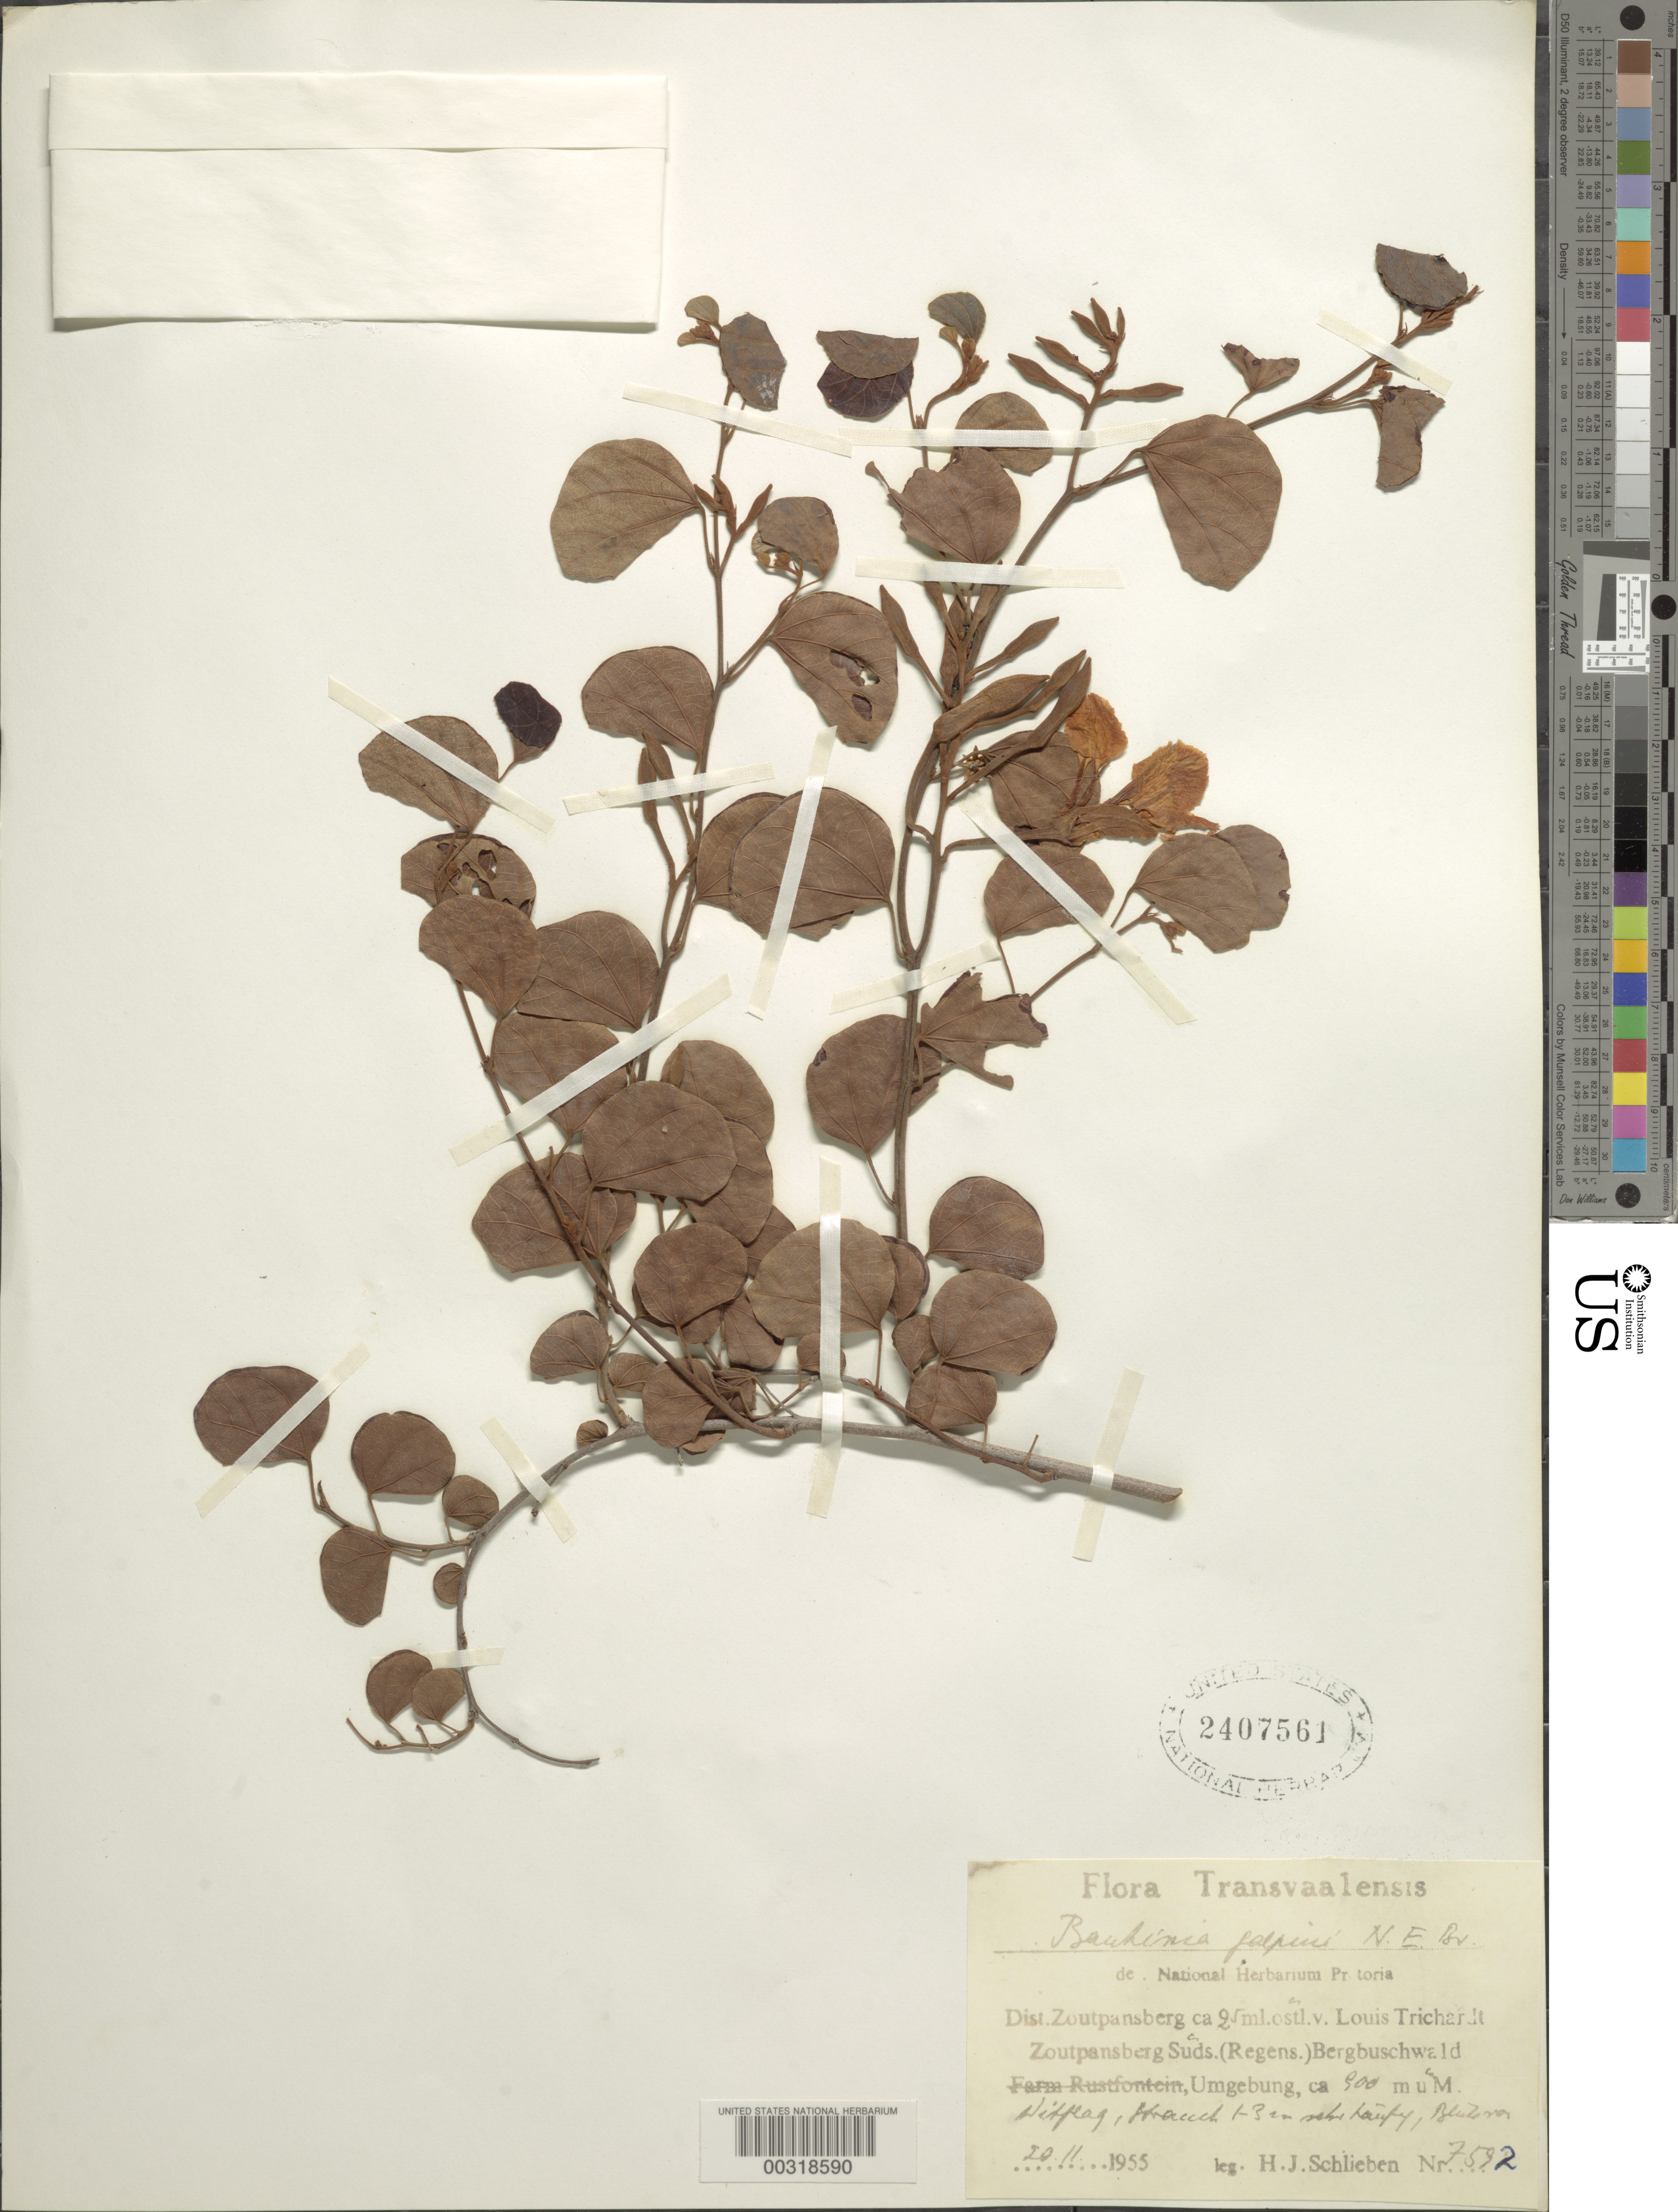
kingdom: Plantae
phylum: Tracheophyta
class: Magnoliopsida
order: Fabales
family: Fabaceae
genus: Bauhinia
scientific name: Bauhinia galpinii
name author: N.E. Br.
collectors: H. J. Schlieben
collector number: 7592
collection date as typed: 20 Nov 1955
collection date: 1955-11-20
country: South Africa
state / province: Limpopo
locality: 25 mi e of louis trichardt zoutpansberg suds. (regens.) bergbuschwald and vicinity. Transvaal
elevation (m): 900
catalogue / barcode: US 2407561